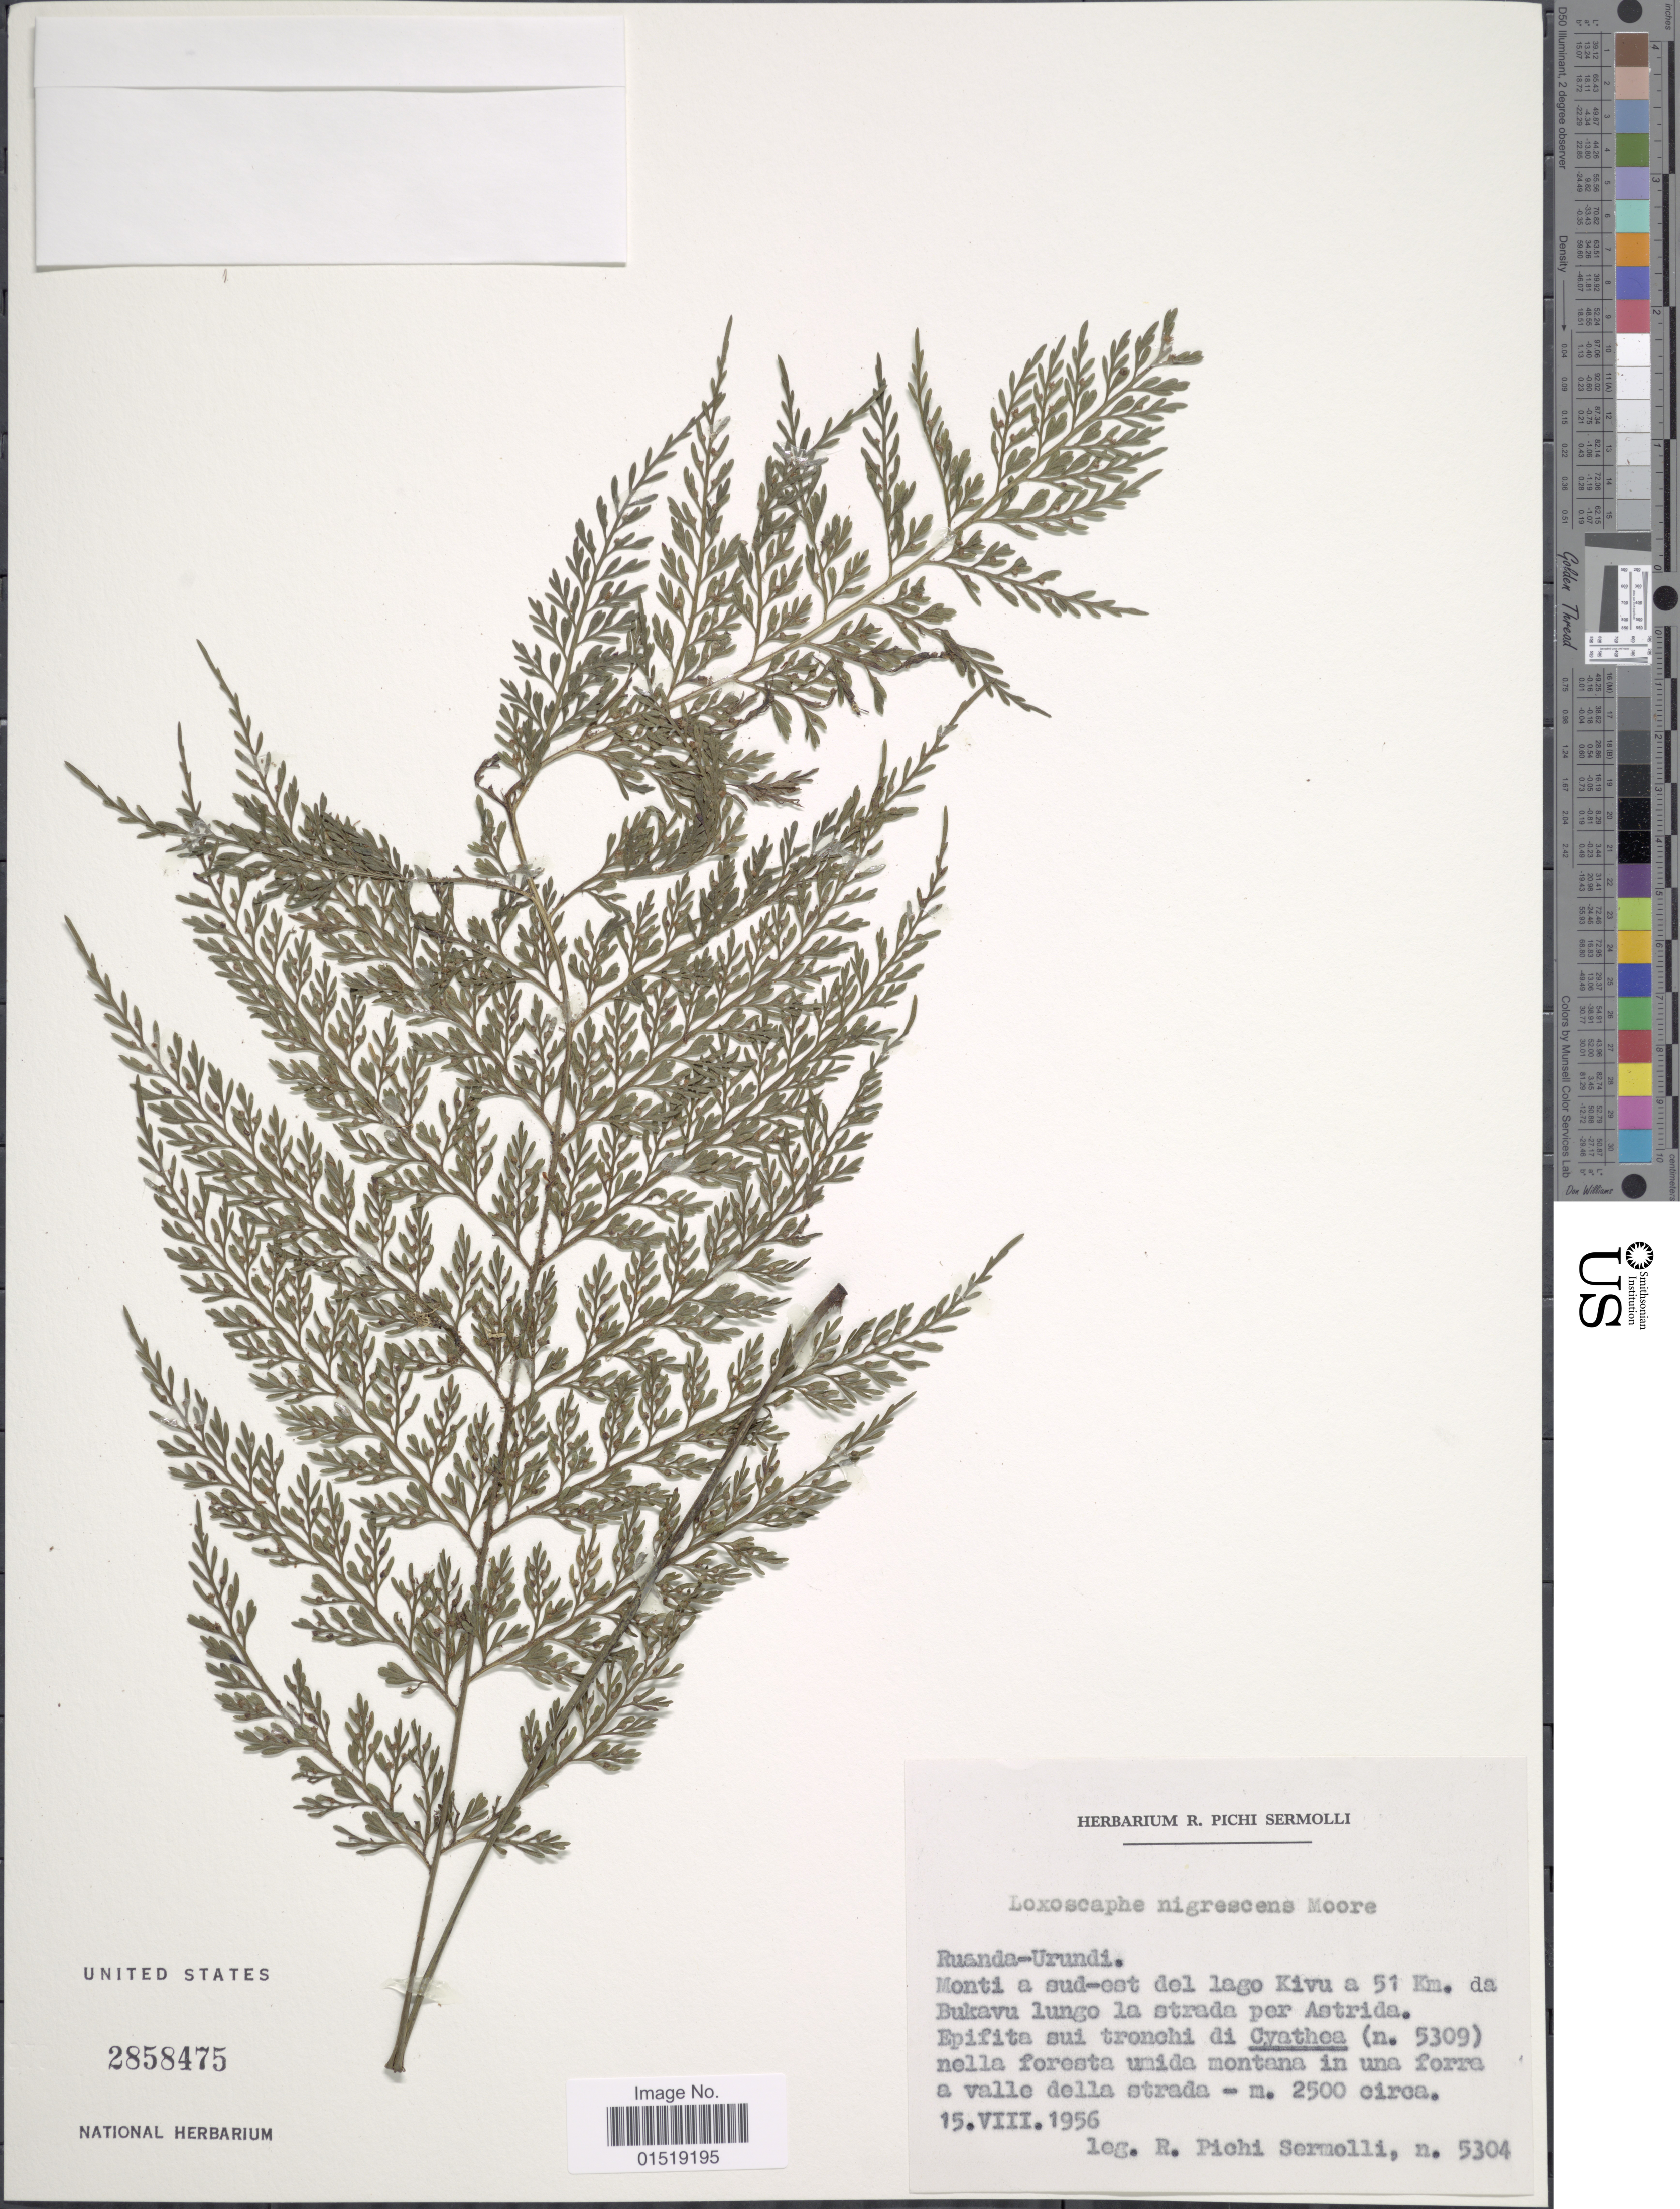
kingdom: Plantae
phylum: Tracheophyta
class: Polypodiopsida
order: Polypodiales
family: Aspleniaceae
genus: Asplenium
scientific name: Asplenium hypomelas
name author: Kuhn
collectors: R. E. Pichi-Sermolli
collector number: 5304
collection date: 1956-08-15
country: Rwanda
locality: Ruanda-Urundi. Monti a sud-est del lago Kivu a 51 Km. da Bukavu lungo la strada per Astrida.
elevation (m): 2500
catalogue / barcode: US 2858475